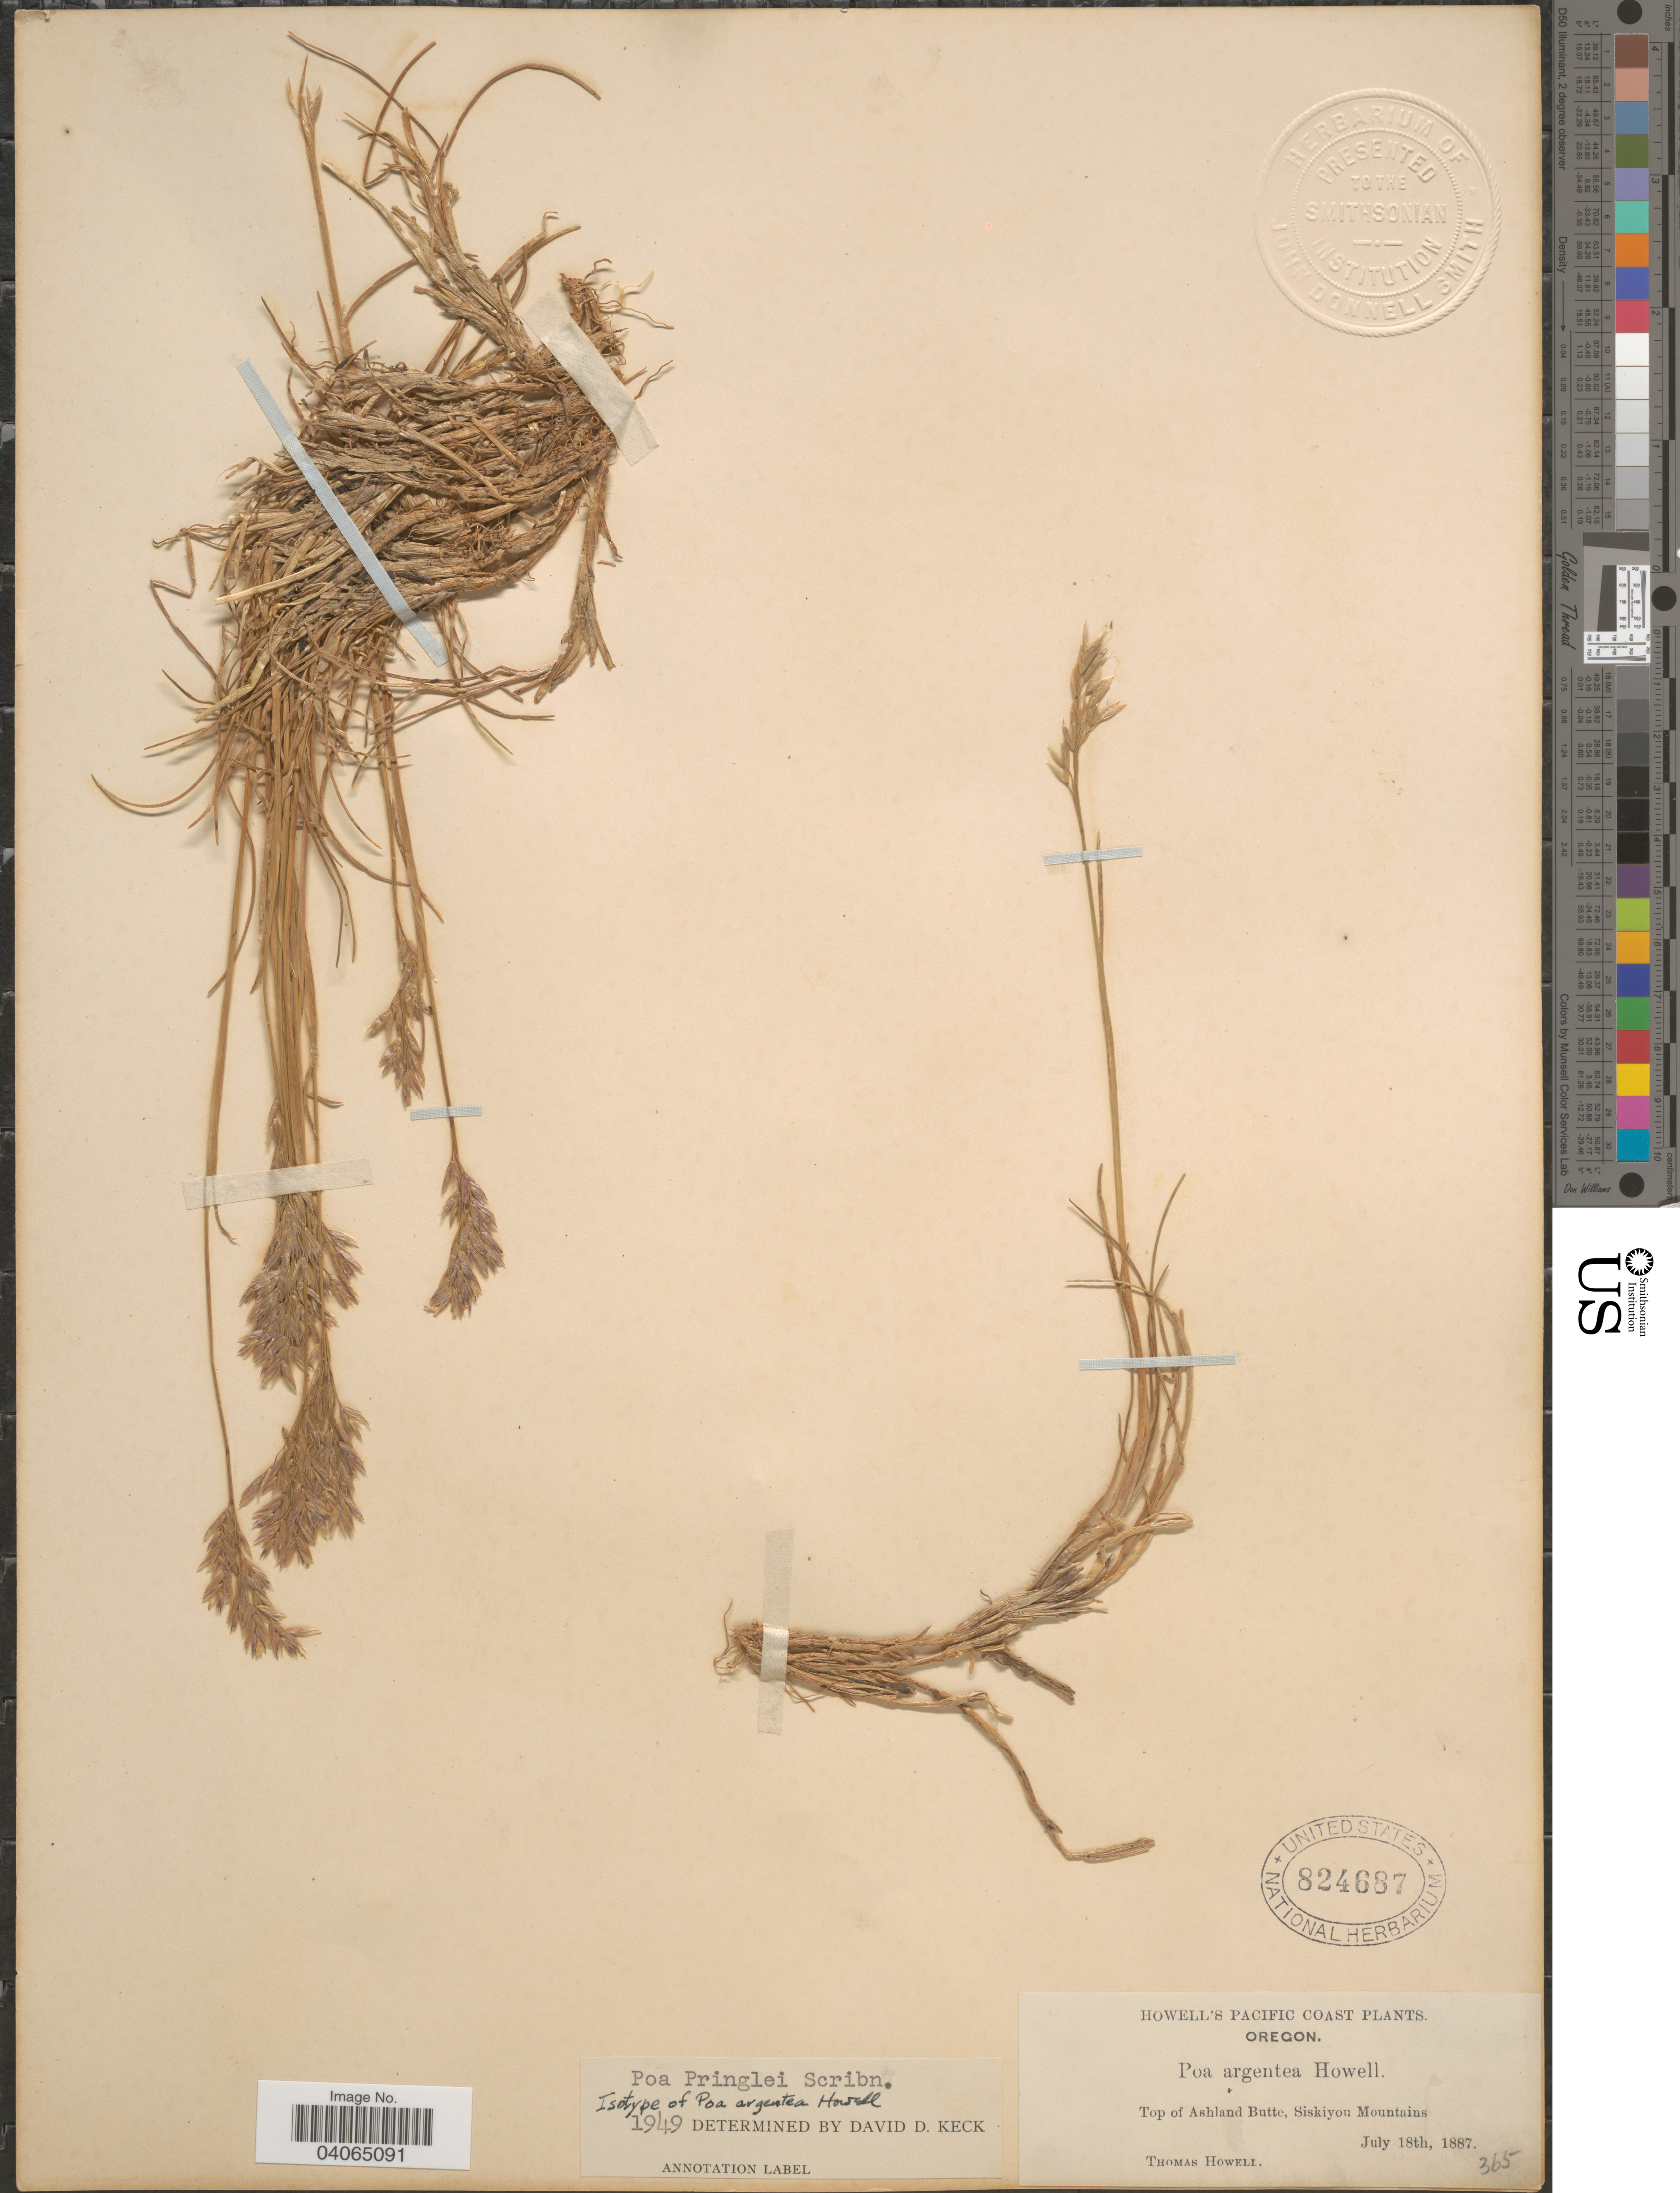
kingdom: Plantae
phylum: Tracheophyta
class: Liliopsida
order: Poales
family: Poaceae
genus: Poa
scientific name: Poa pringlei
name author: Scribn.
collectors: T. Howell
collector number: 365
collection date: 1887-07-18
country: United States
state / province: Oregon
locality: Pacific Coast. Top of Ashland Butte, Siskiyou Mountains.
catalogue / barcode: US 824687